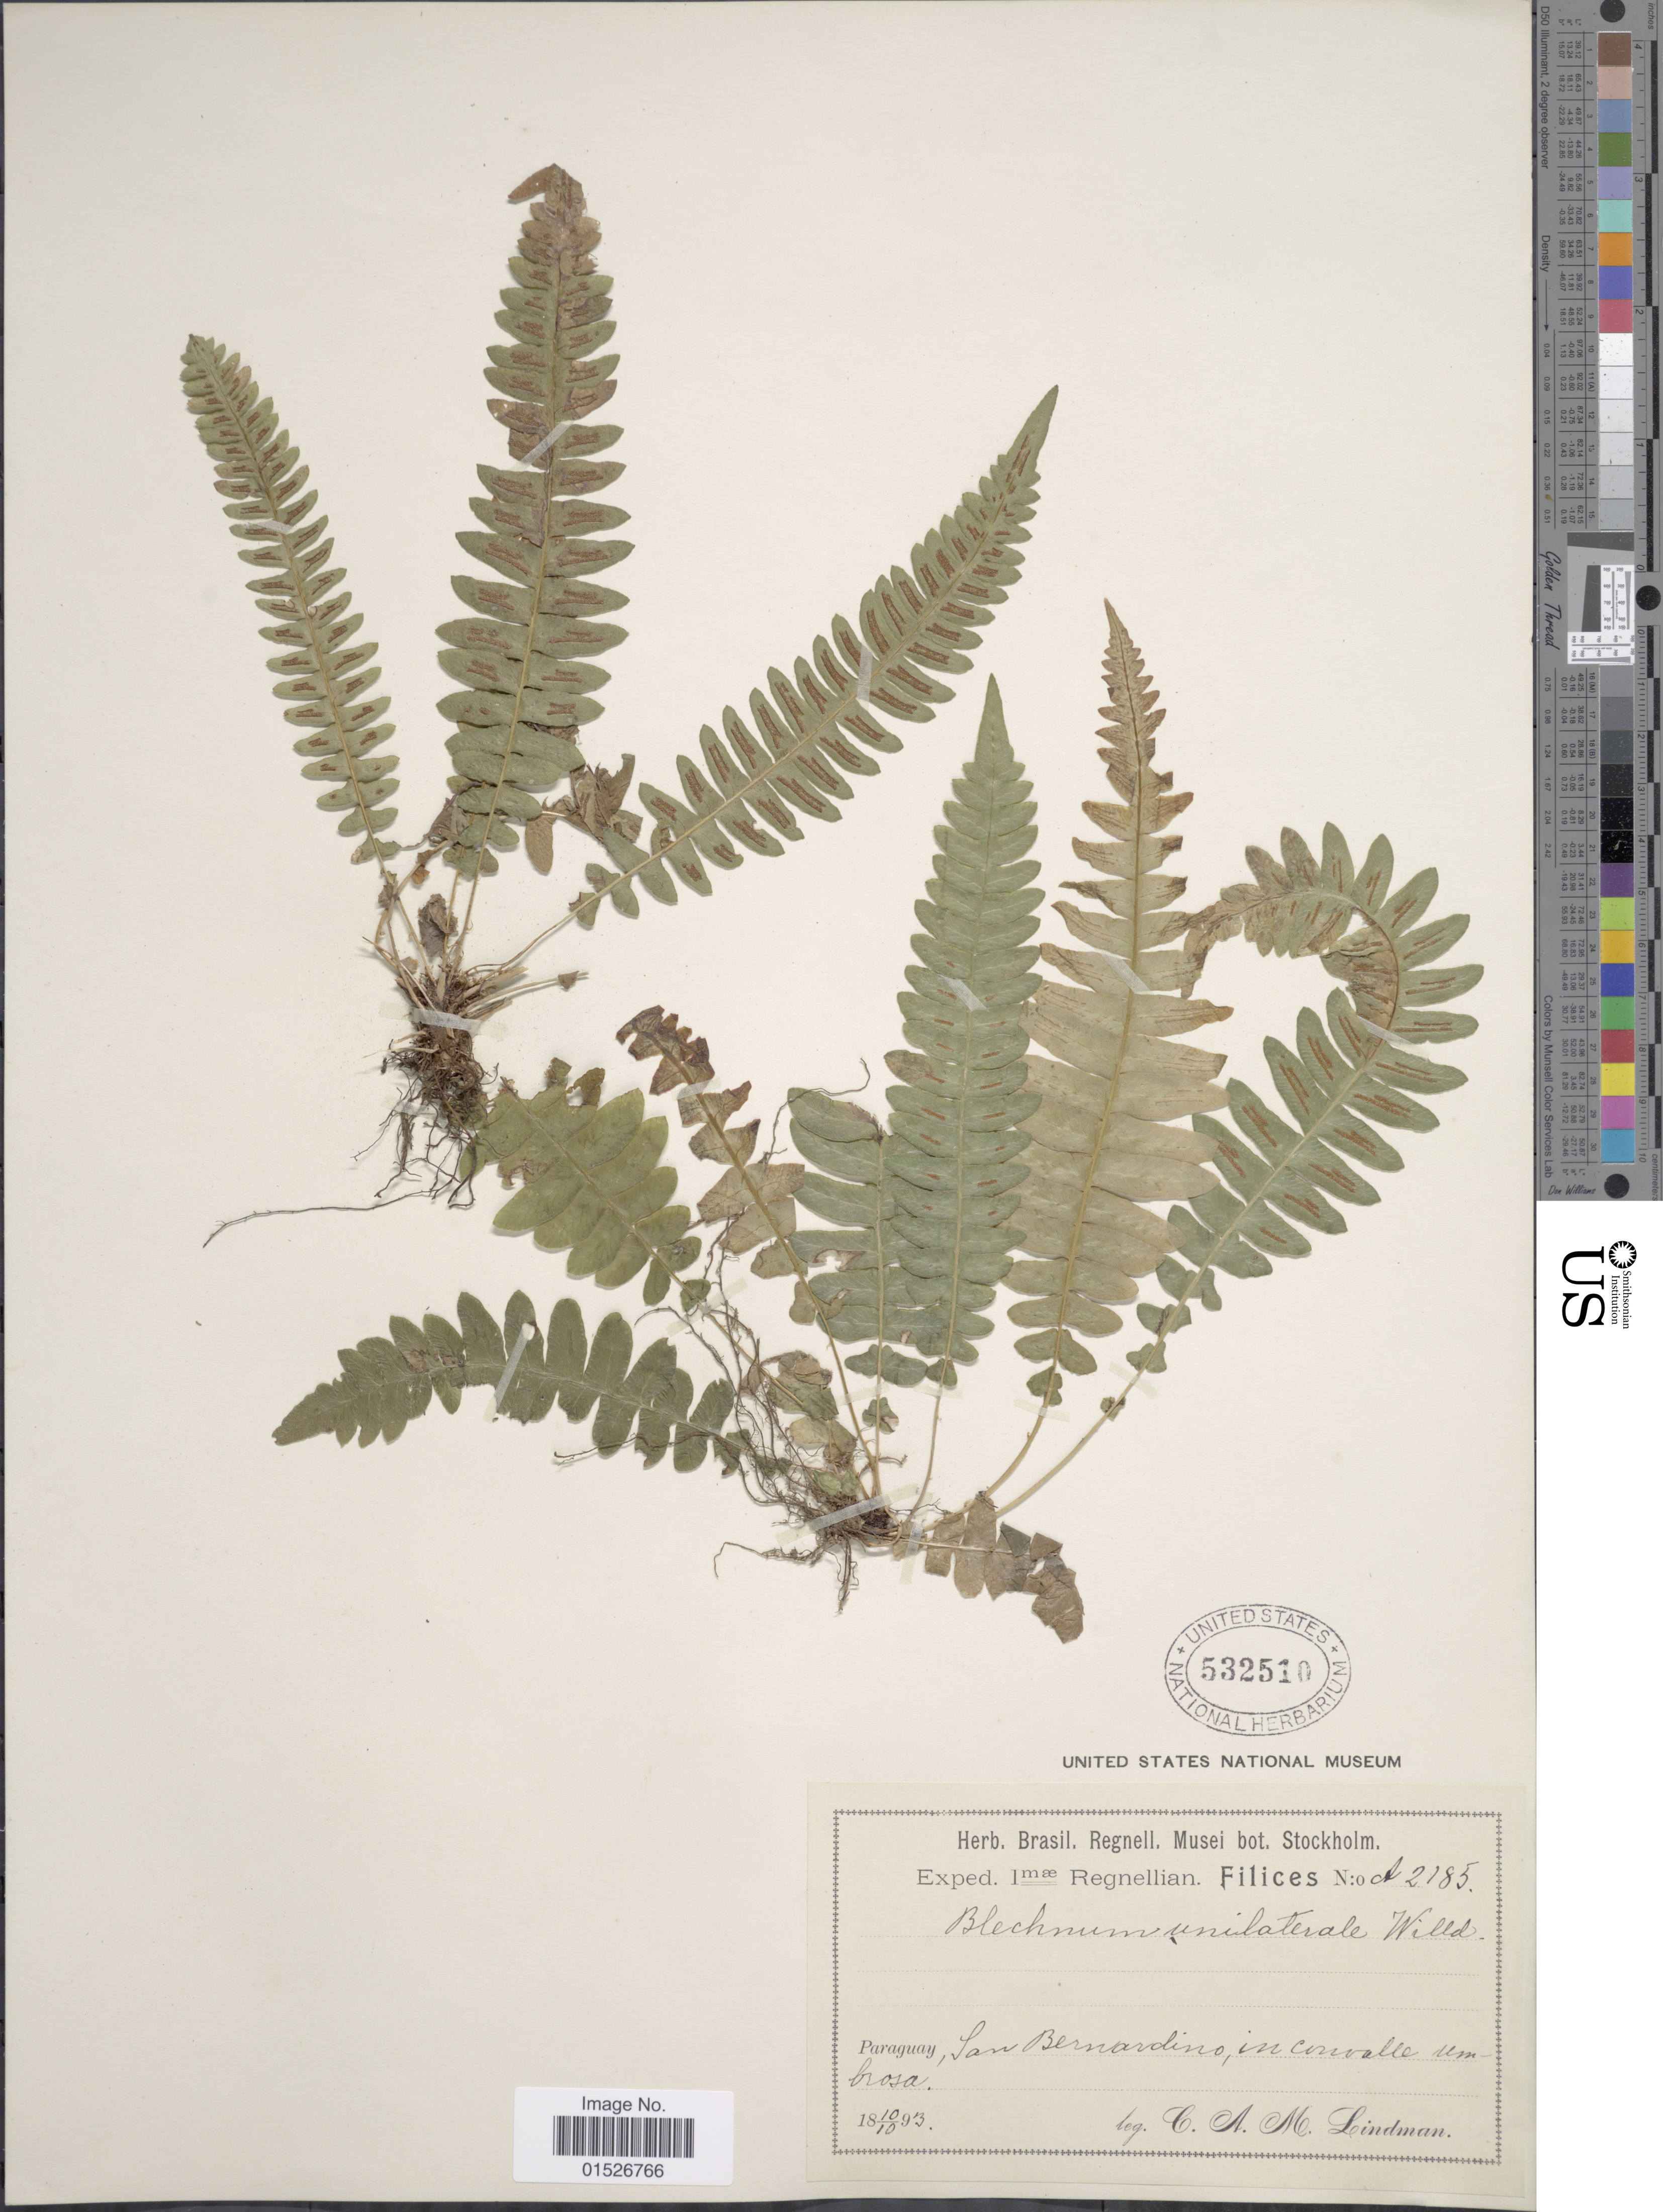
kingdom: Plantae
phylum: Tracheophyta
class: Polypodiopsida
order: Polypodiales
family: Blechnaceae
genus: Blechnum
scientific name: Blechnum polypodioides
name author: Raddi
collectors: C. A. M. Lindman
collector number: A2185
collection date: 1893-10-10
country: Paraguay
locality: San Bernardino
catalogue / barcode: US 532510